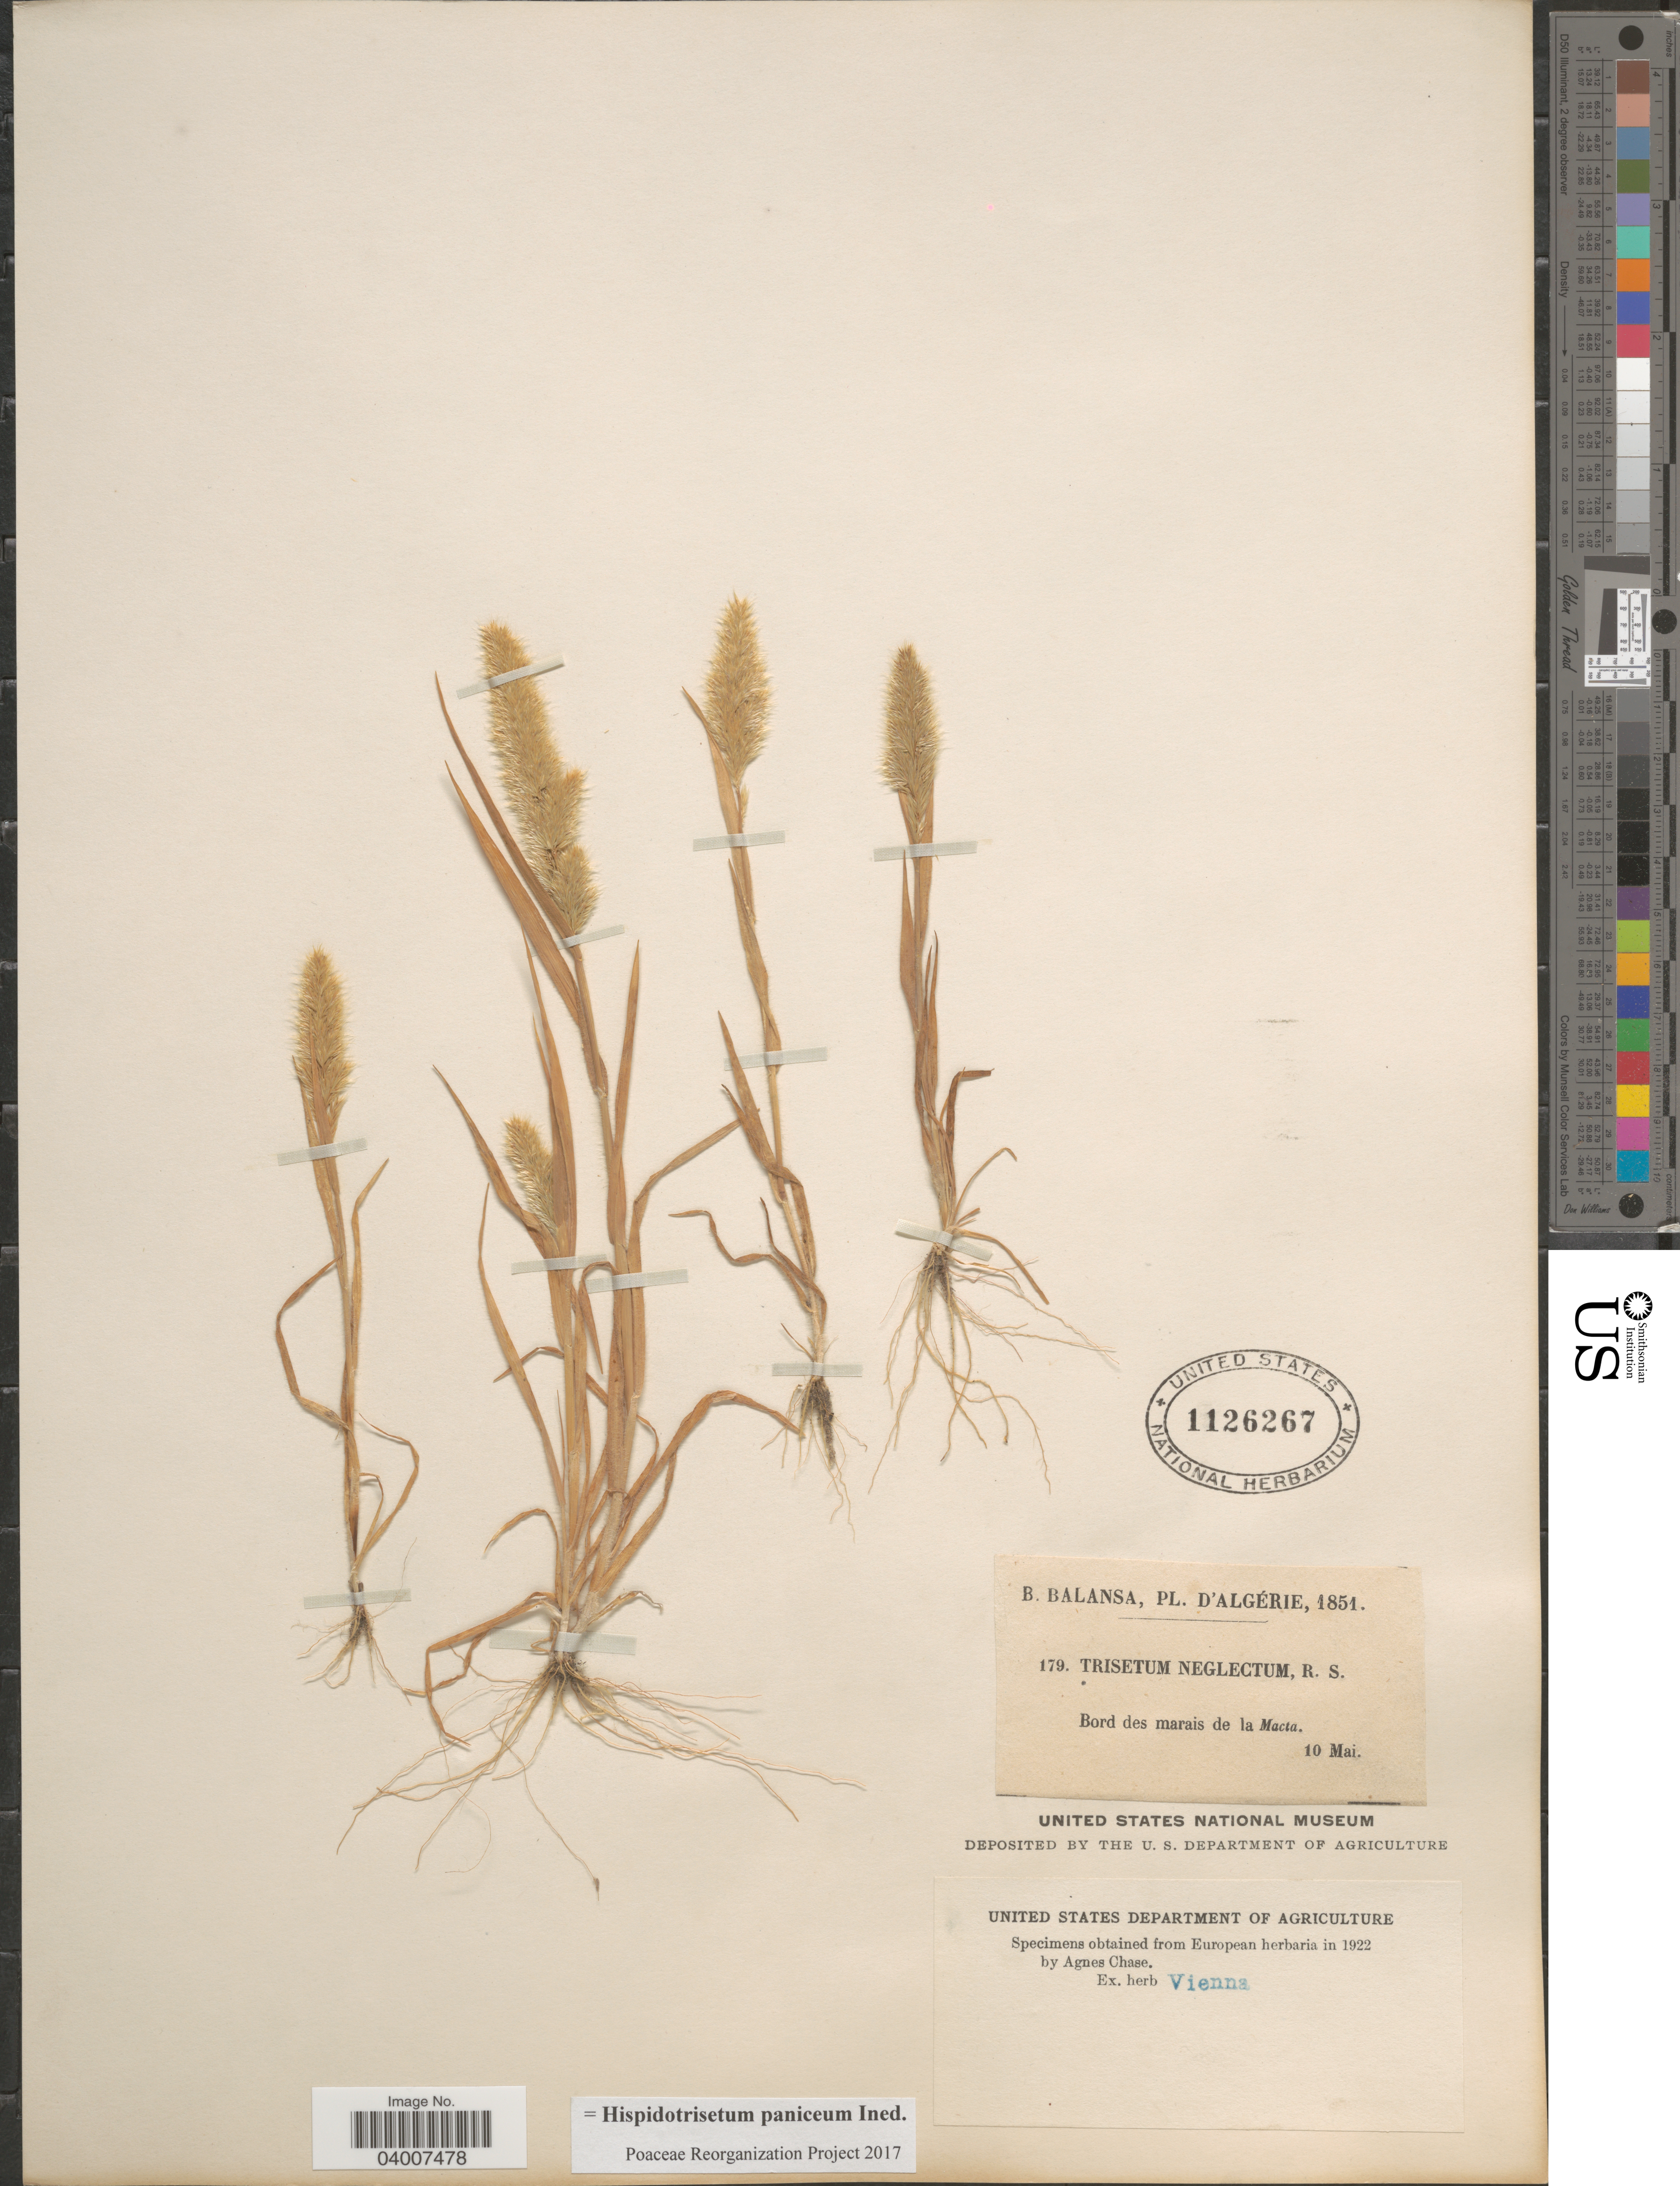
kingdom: Plantae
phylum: Tracheophyta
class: Liliopsida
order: Poales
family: Poaceae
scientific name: Hispidotrisetum paniceum ined.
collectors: B. Balansa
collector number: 179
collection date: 1851-05-10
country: Algeria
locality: Bord des marais de la Macta.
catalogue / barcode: US 1126267